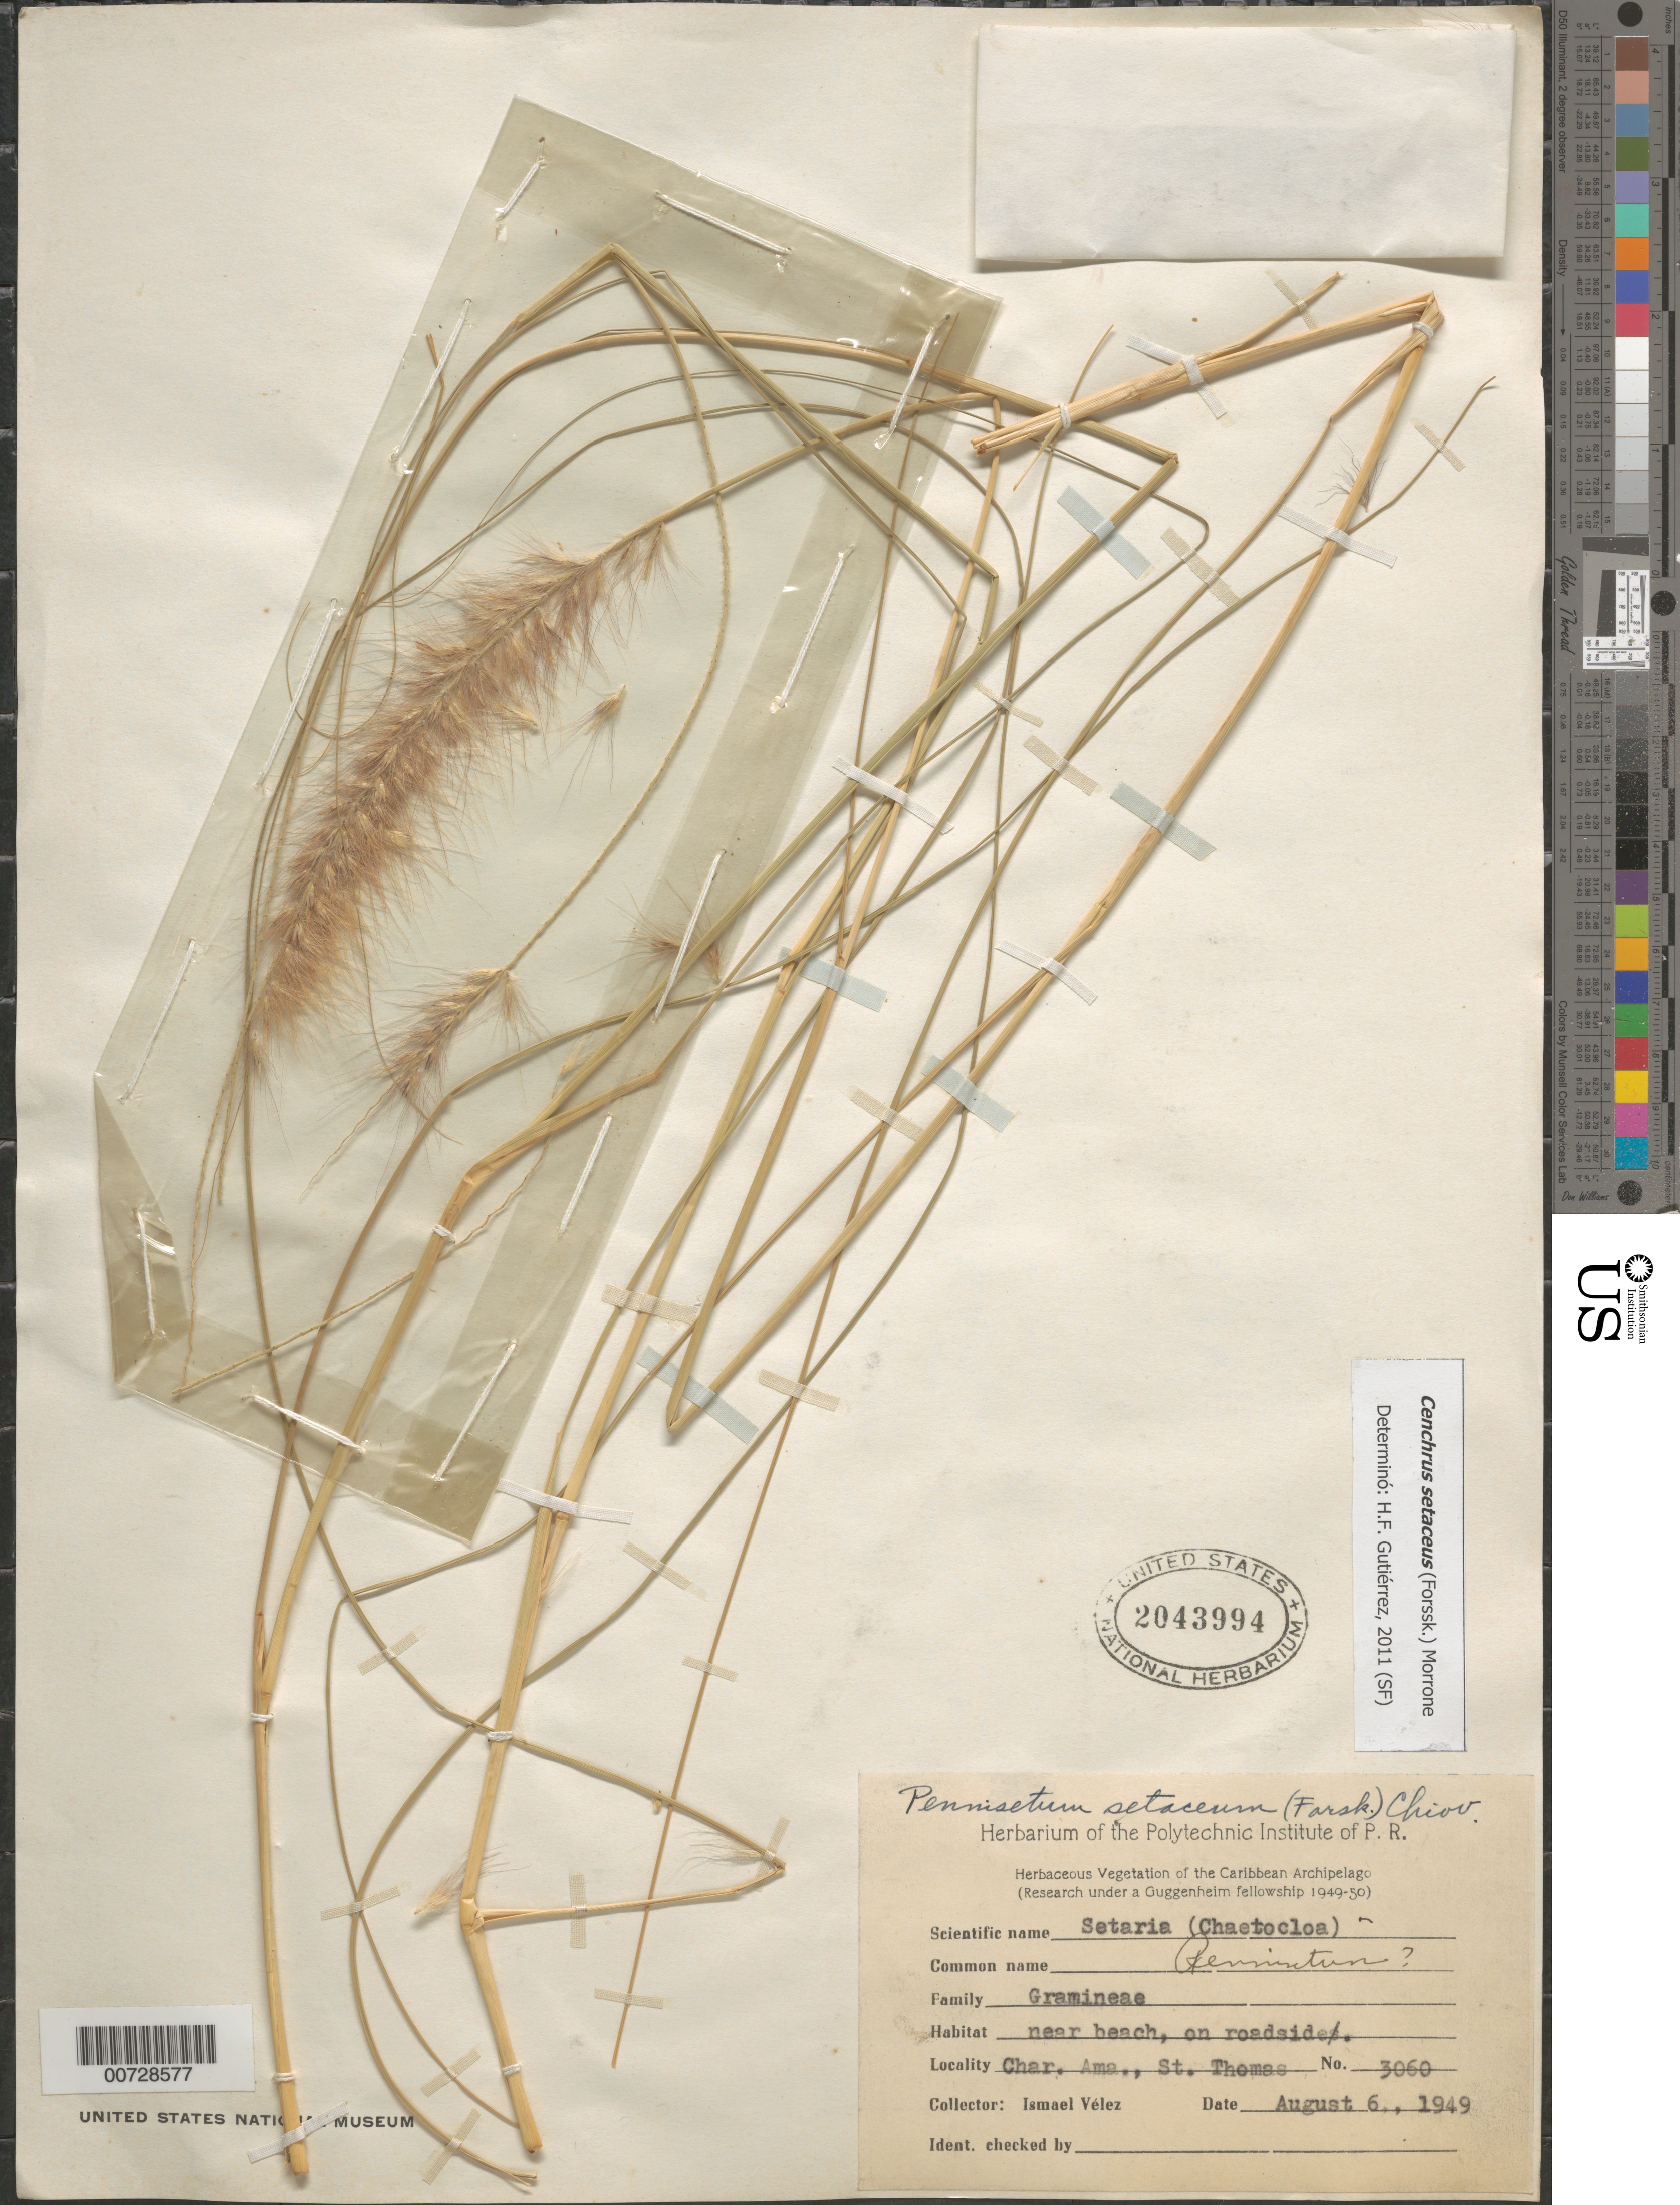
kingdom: Plantae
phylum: Tracheophyta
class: Liliopsida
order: Poales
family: Poaceae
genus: Cenchrus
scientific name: Cenchrus setaceus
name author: (Forssk.) Morrone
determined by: Gutiérrez, H. F.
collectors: I. Velez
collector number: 3060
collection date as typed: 06 Aug 1949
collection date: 1949-08-06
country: U.S. Virgin Islands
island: St. Thomas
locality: Charlotte Amalia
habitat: Near beach, on roadside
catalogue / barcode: US 2043994